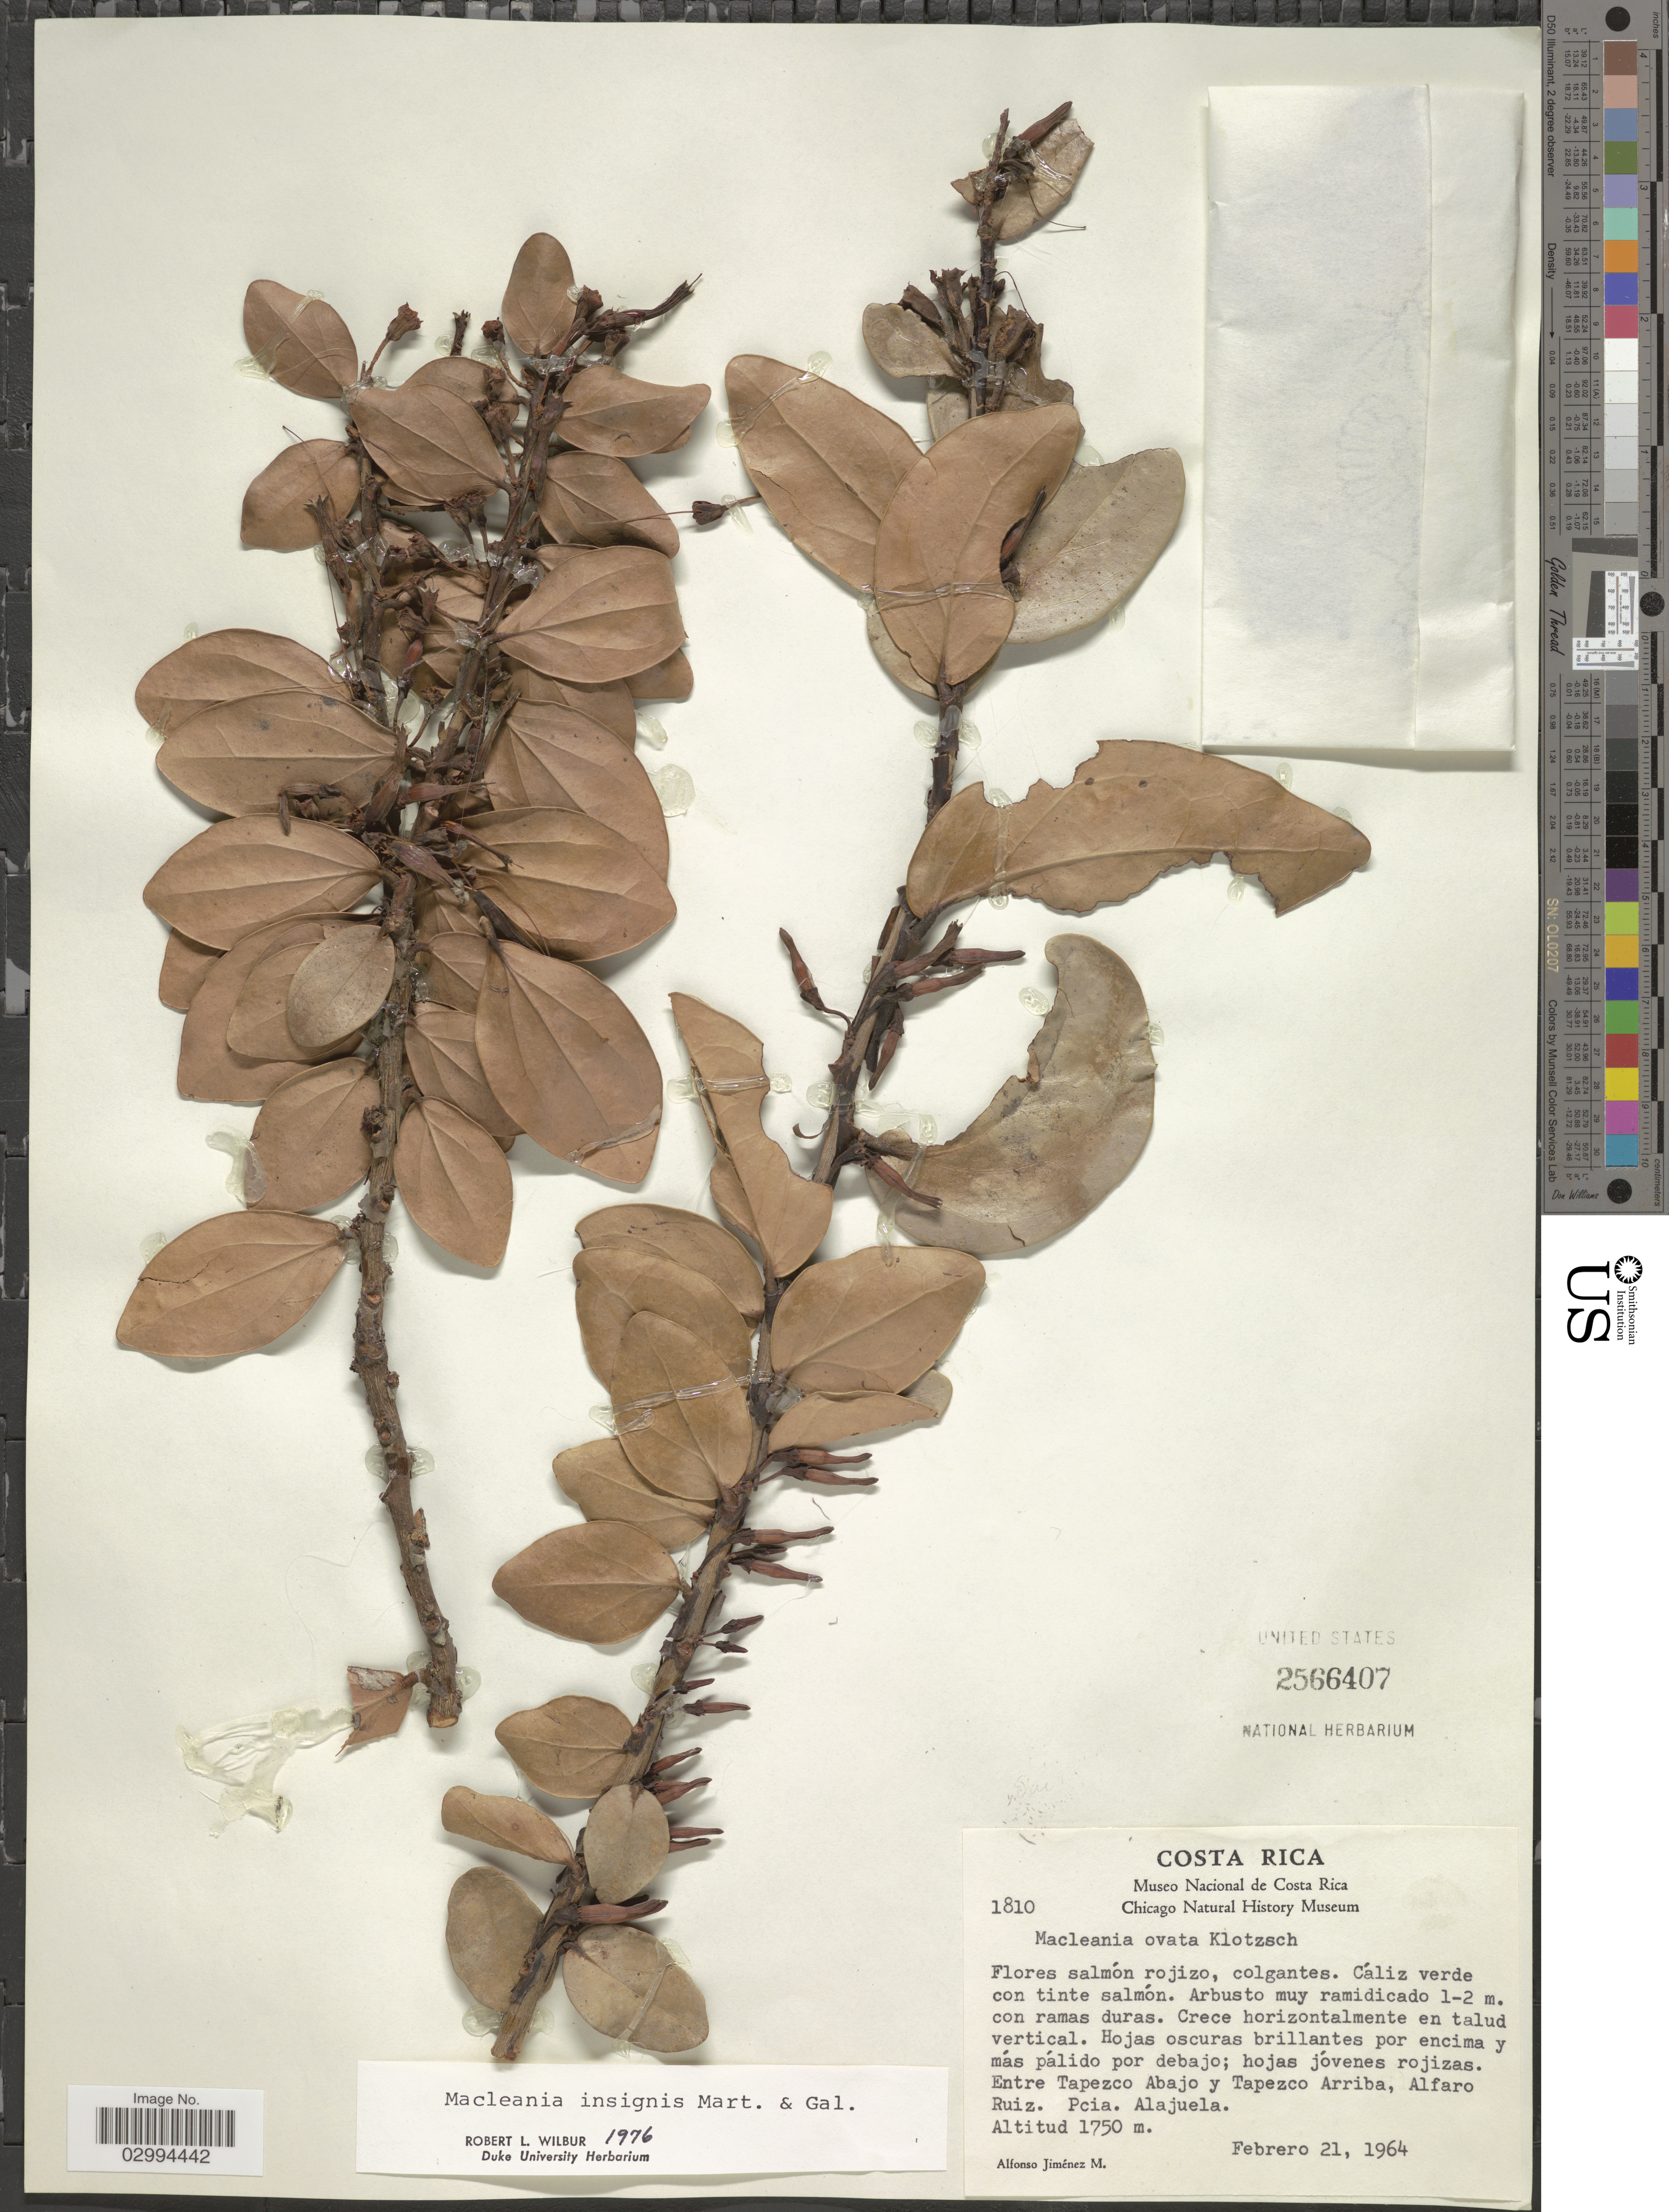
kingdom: Plantae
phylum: Tracheophyta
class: Magnoliopsida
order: Ericales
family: Ericaceae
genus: Macleania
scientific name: Macleania insignis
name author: M. Martens & Galeotti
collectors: A. Jimenez M.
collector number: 1810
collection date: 1964-02-21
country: Costa Rica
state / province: Alajuela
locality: Entre Tapezco Abajo y Tapezco Arriba, Alfaro Ruiz.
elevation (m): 1750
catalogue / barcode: US 2566407